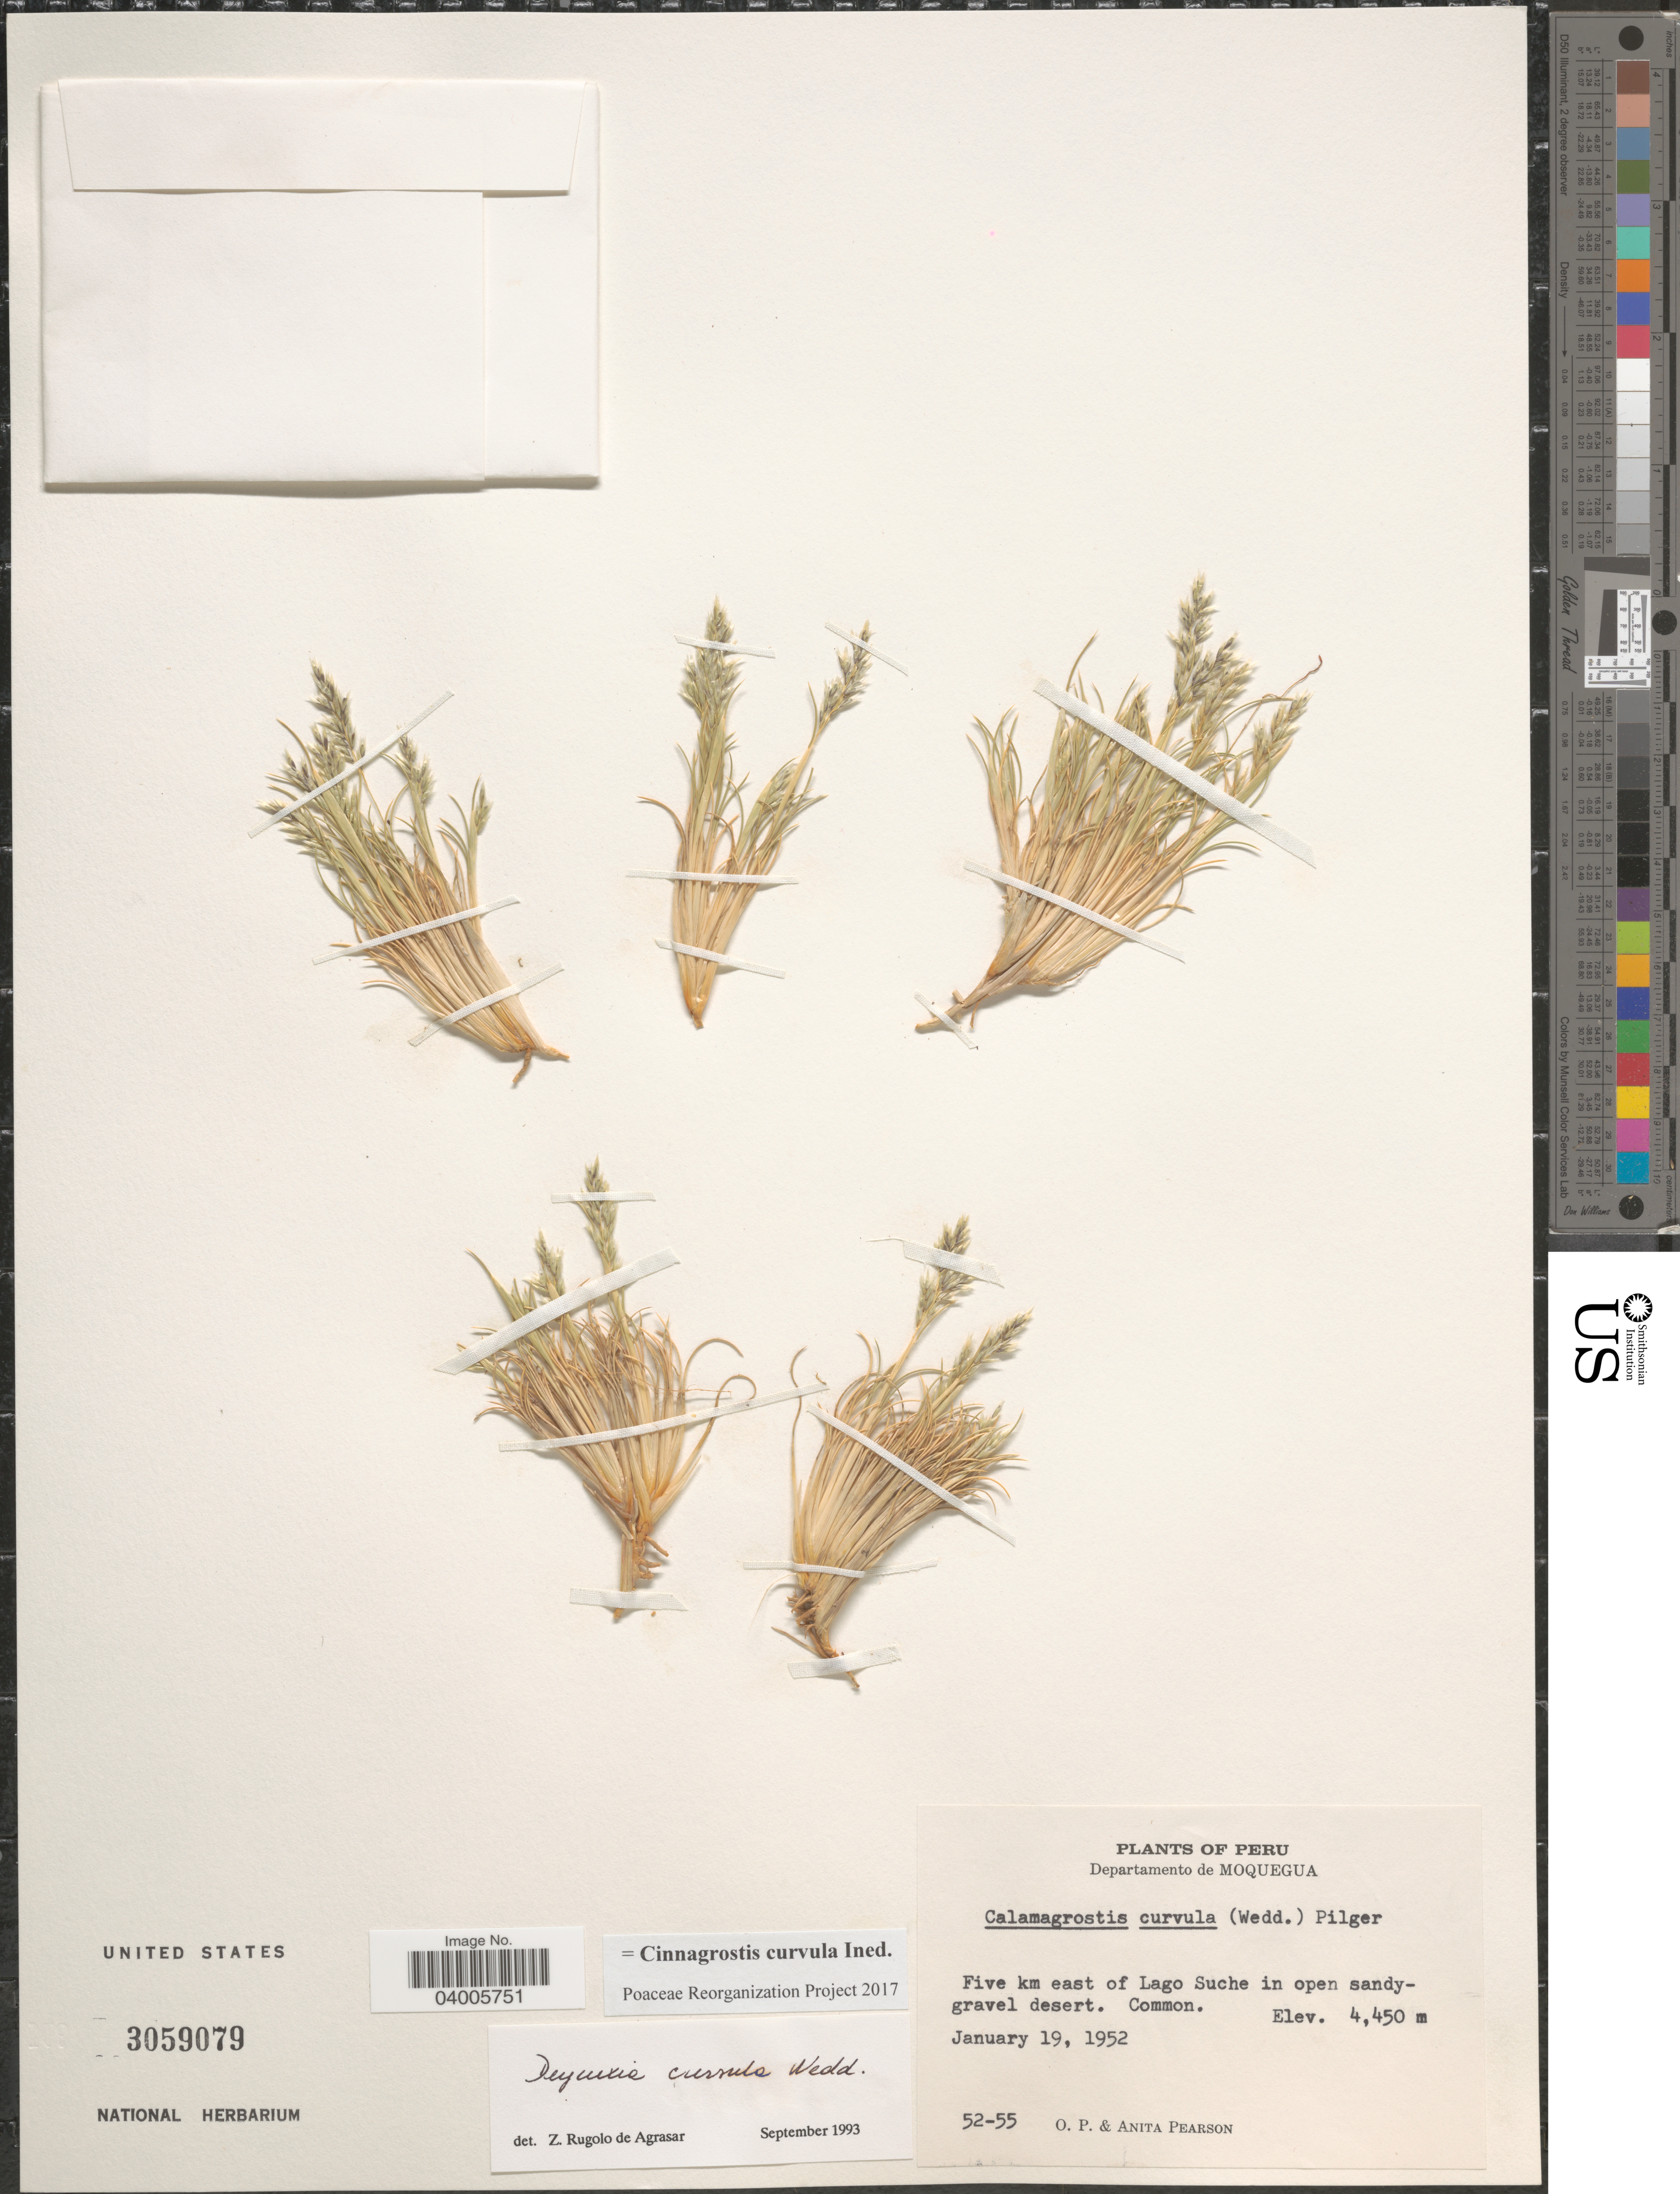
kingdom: Plantae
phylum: Tracheophyta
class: Liliopsida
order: Poales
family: Poaceae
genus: Cinnagrostis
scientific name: Cinnagrostis curvula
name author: (Wedd.) P.M. Peterson et al.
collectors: O. P. Pearson & A. Pearson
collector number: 52-55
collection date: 1952-01-19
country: Peru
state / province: Moquegua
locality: Departamento de Moquegua. Five km east of Lago Suche in sandy-gravel desert.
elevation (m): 4450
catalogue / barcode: US 3059079